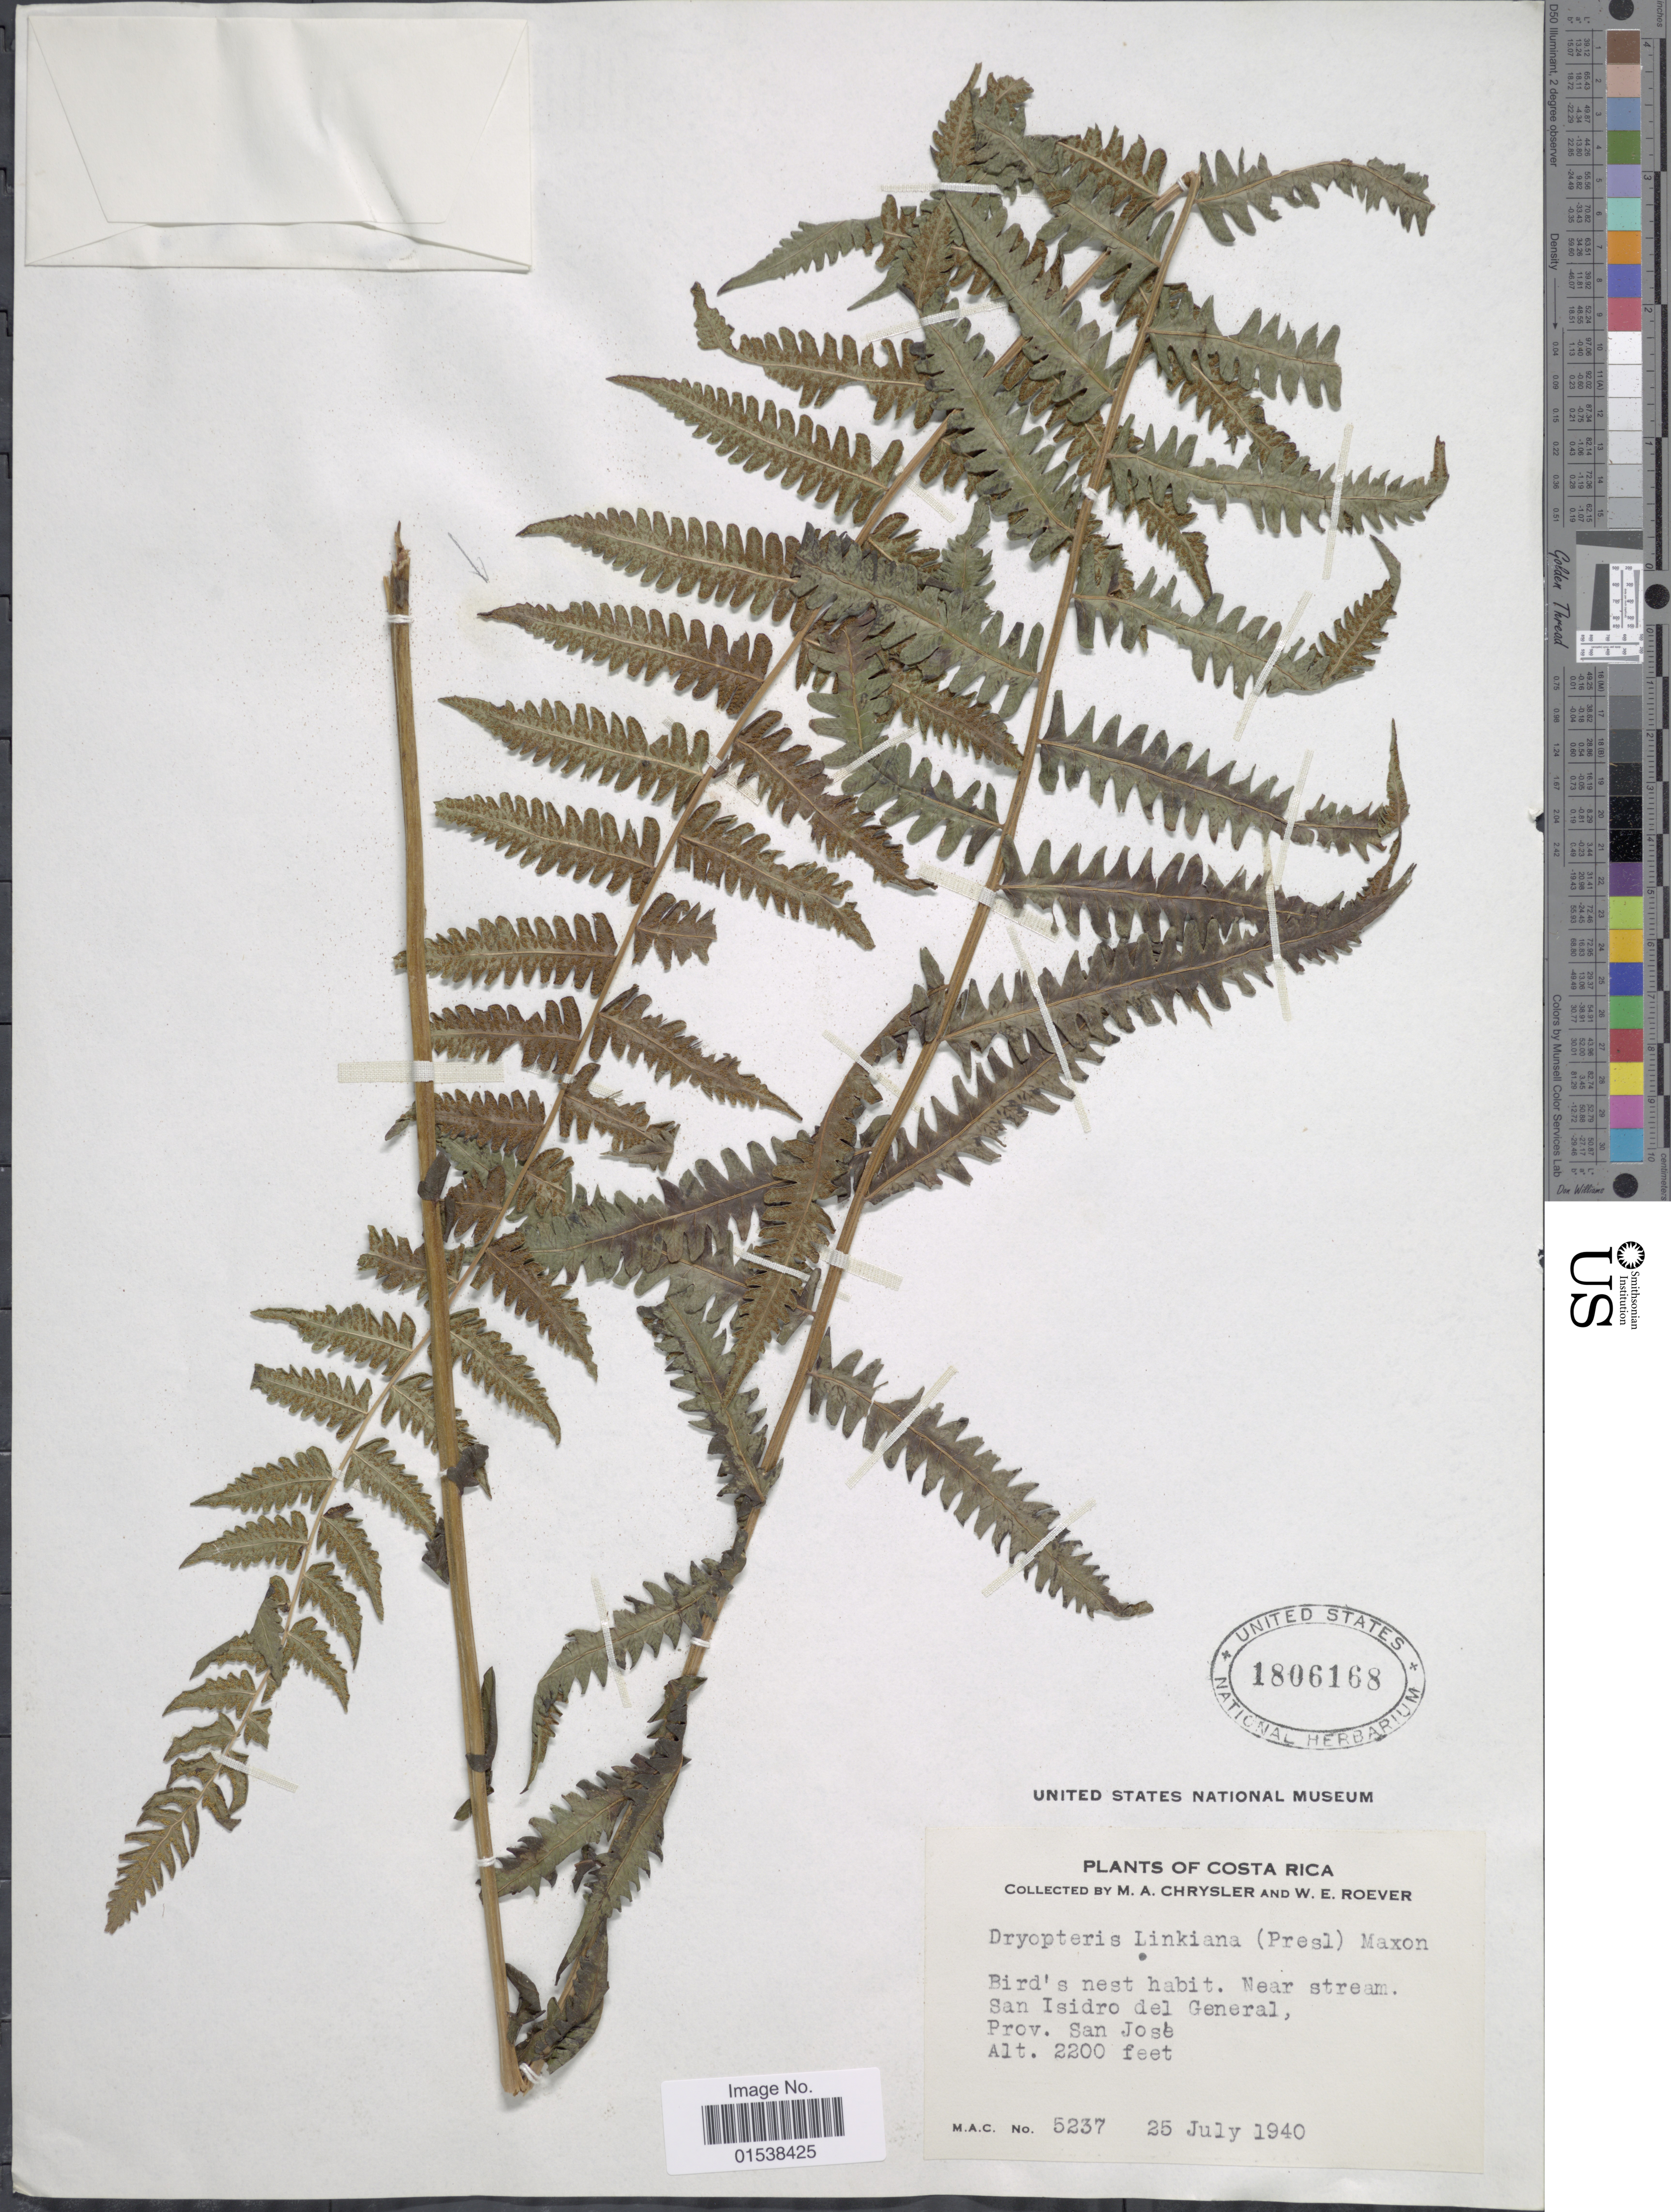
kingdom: Plantae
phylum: Tracheophyta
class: Polypodiopsida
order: Polypodiales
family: Thelypteridaceae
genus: Amauropelta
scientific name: Amauropelta linkiana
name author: (C. Presl) Pic. Serm.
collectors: M. A. Chrysler & W. Roever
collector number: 5237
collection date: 1940-07-25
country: Costa Rica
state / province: San José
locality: Bird's nest habit, near stream, San Isidro del General, Prov. San Jose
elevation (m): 671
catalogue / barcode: US 1806168